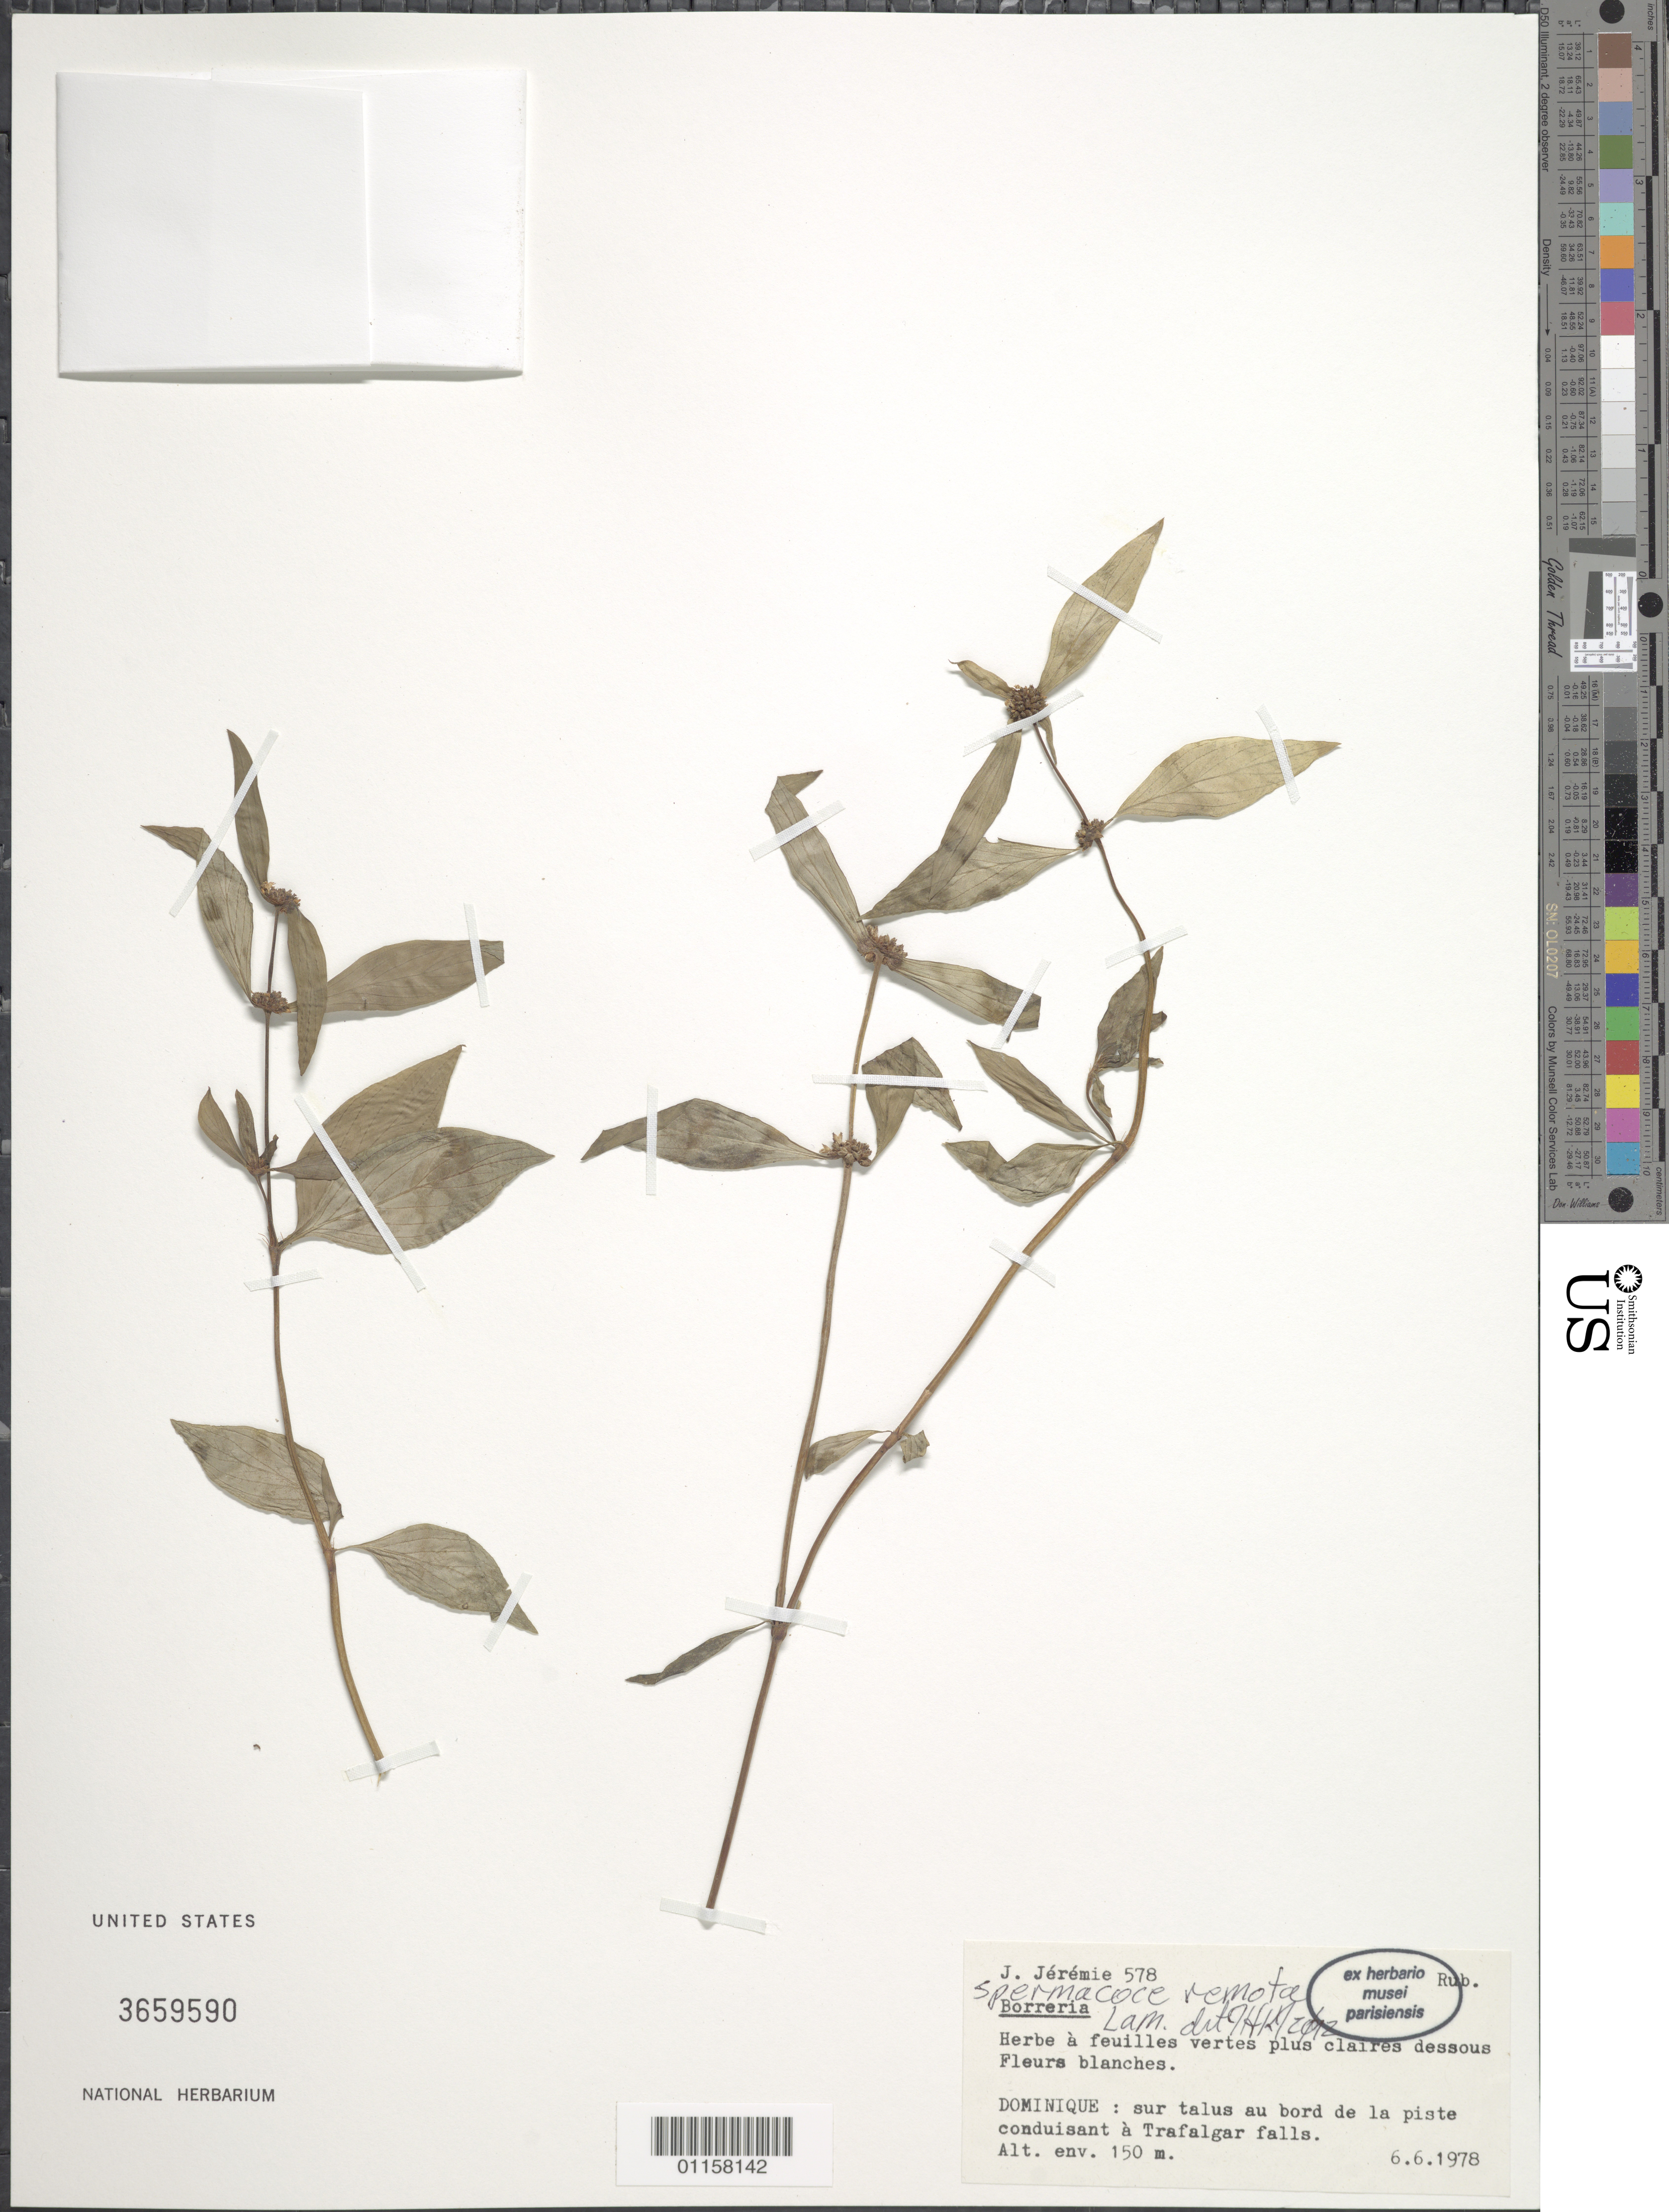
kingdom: Plantae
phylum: Tracheophyta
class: Magnoliopsida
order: Gentianales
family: Rubiaceae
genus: Spermacoce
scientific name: Spermacoce remota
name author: Lam.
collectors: J. Jérémie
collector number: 578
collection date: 1978-06-06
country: Dominica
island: Dominica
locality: Trafalgar Falls; sur talus au bord de la piste conduisant à Falls.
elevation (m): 150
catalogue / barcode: US 3659590